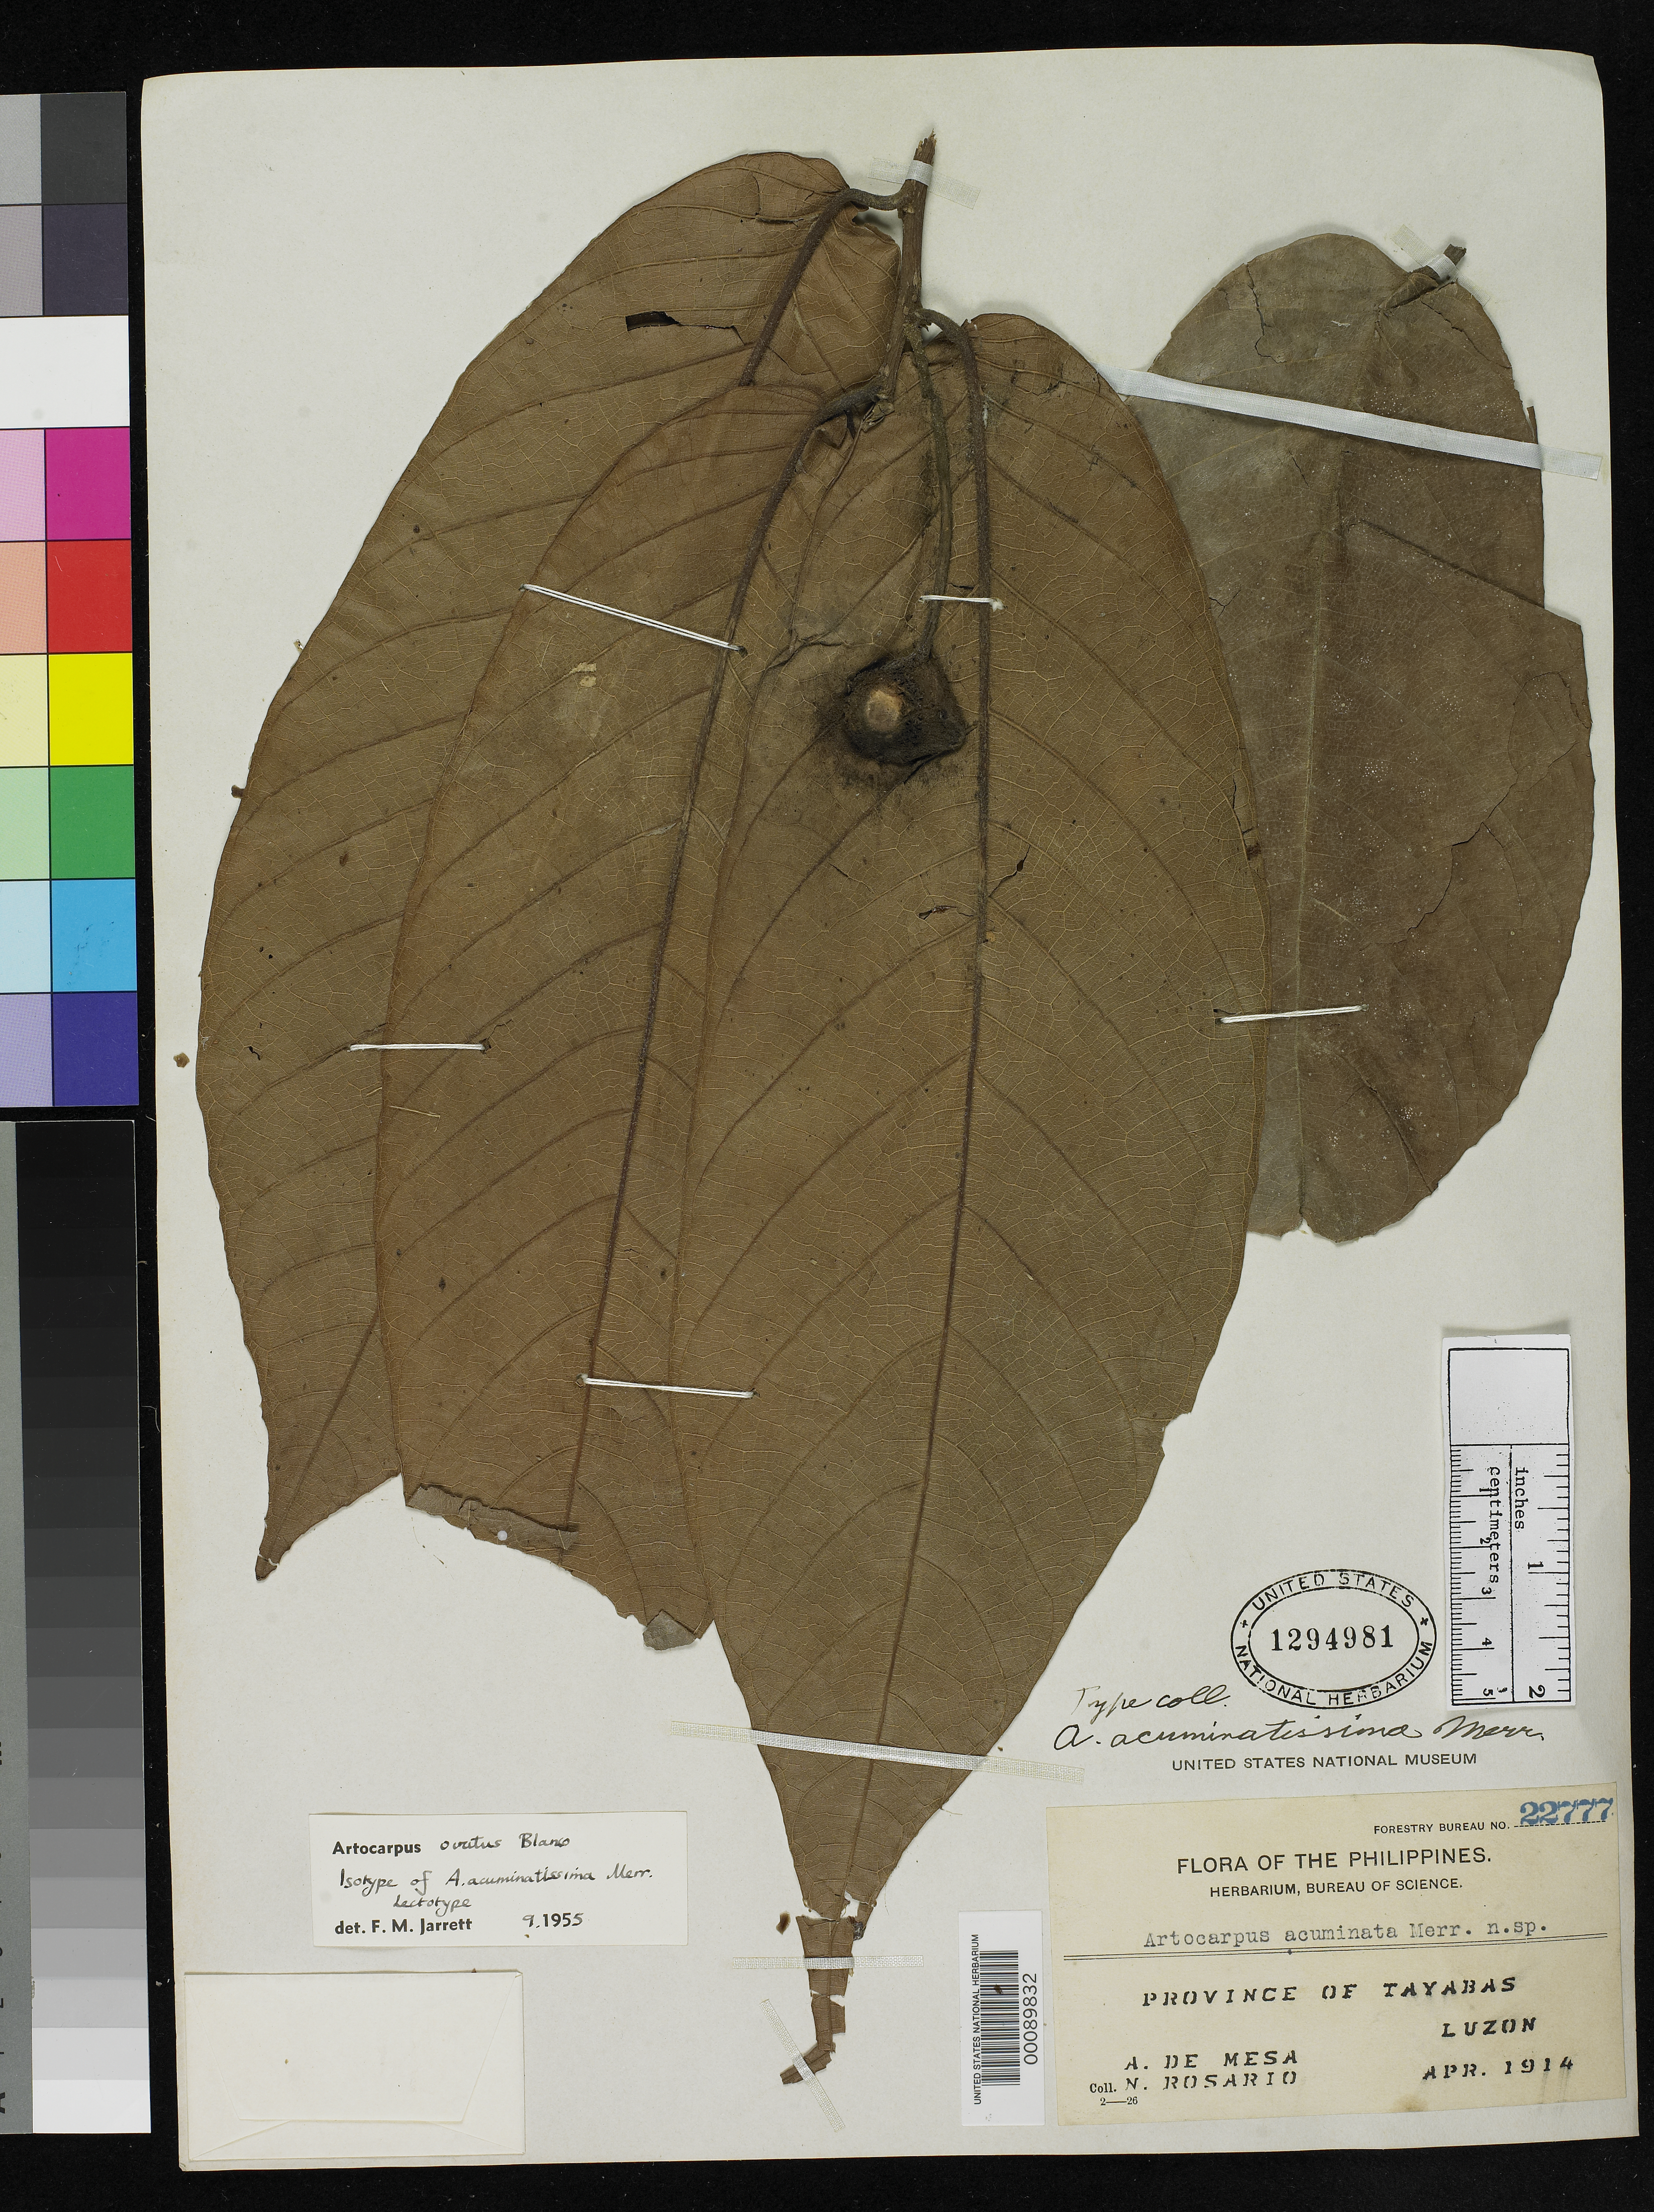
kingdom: Plantae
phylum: Tracheophyta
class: Magnoliopsida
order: Rosales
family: Moraceae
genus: Artocarpus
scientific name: Artocarpus acuminatissimus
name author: Merr.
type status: Isotype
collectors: A. de Mesa & N. Rosario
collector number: For. Bur. 22777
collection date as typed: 28 Sep 1913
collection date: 1913-09-28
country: Philippines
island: Luzon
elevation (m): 24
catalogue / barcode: US 1294981